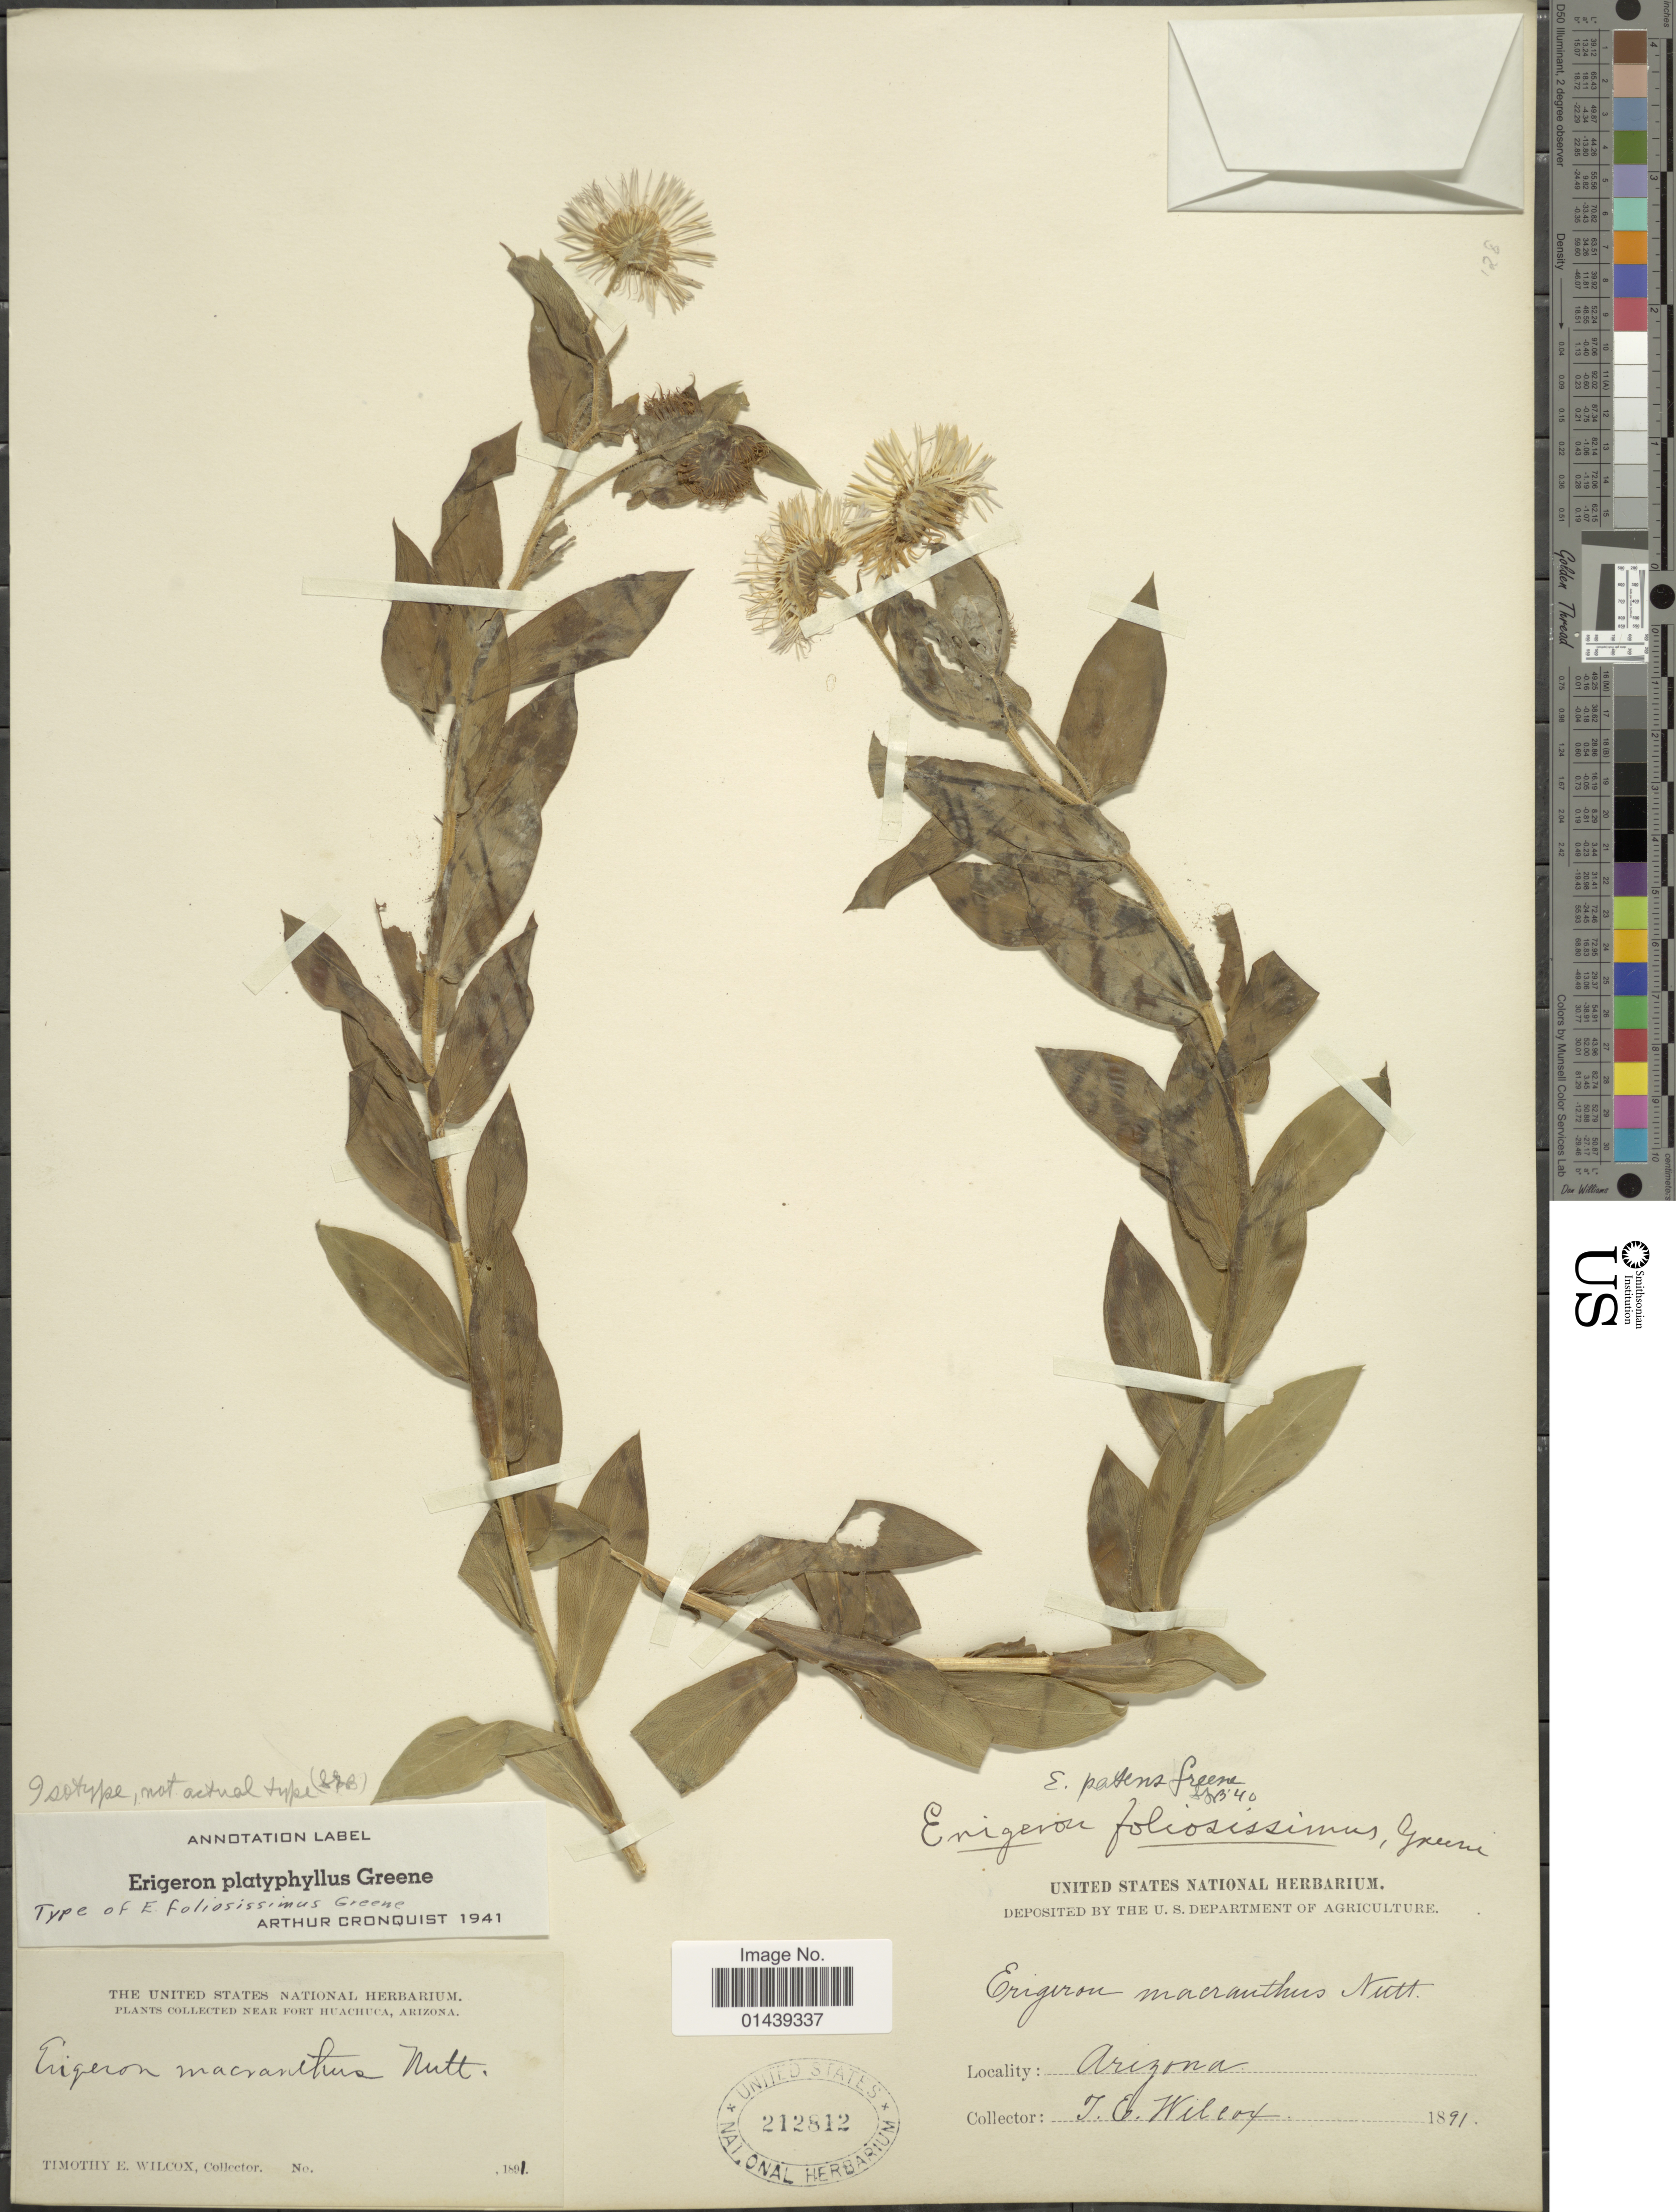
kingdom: Plantae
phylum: Tracheophyta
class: Magnoliopsida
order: Asterales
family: Asteraceae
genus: Erigeron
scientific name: Erigeron platyphyllus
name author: Greene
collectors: T. E. Wilcox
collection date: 1891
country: United States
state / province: Arizona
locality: Near Fort Huachuca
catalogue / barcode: US 212812